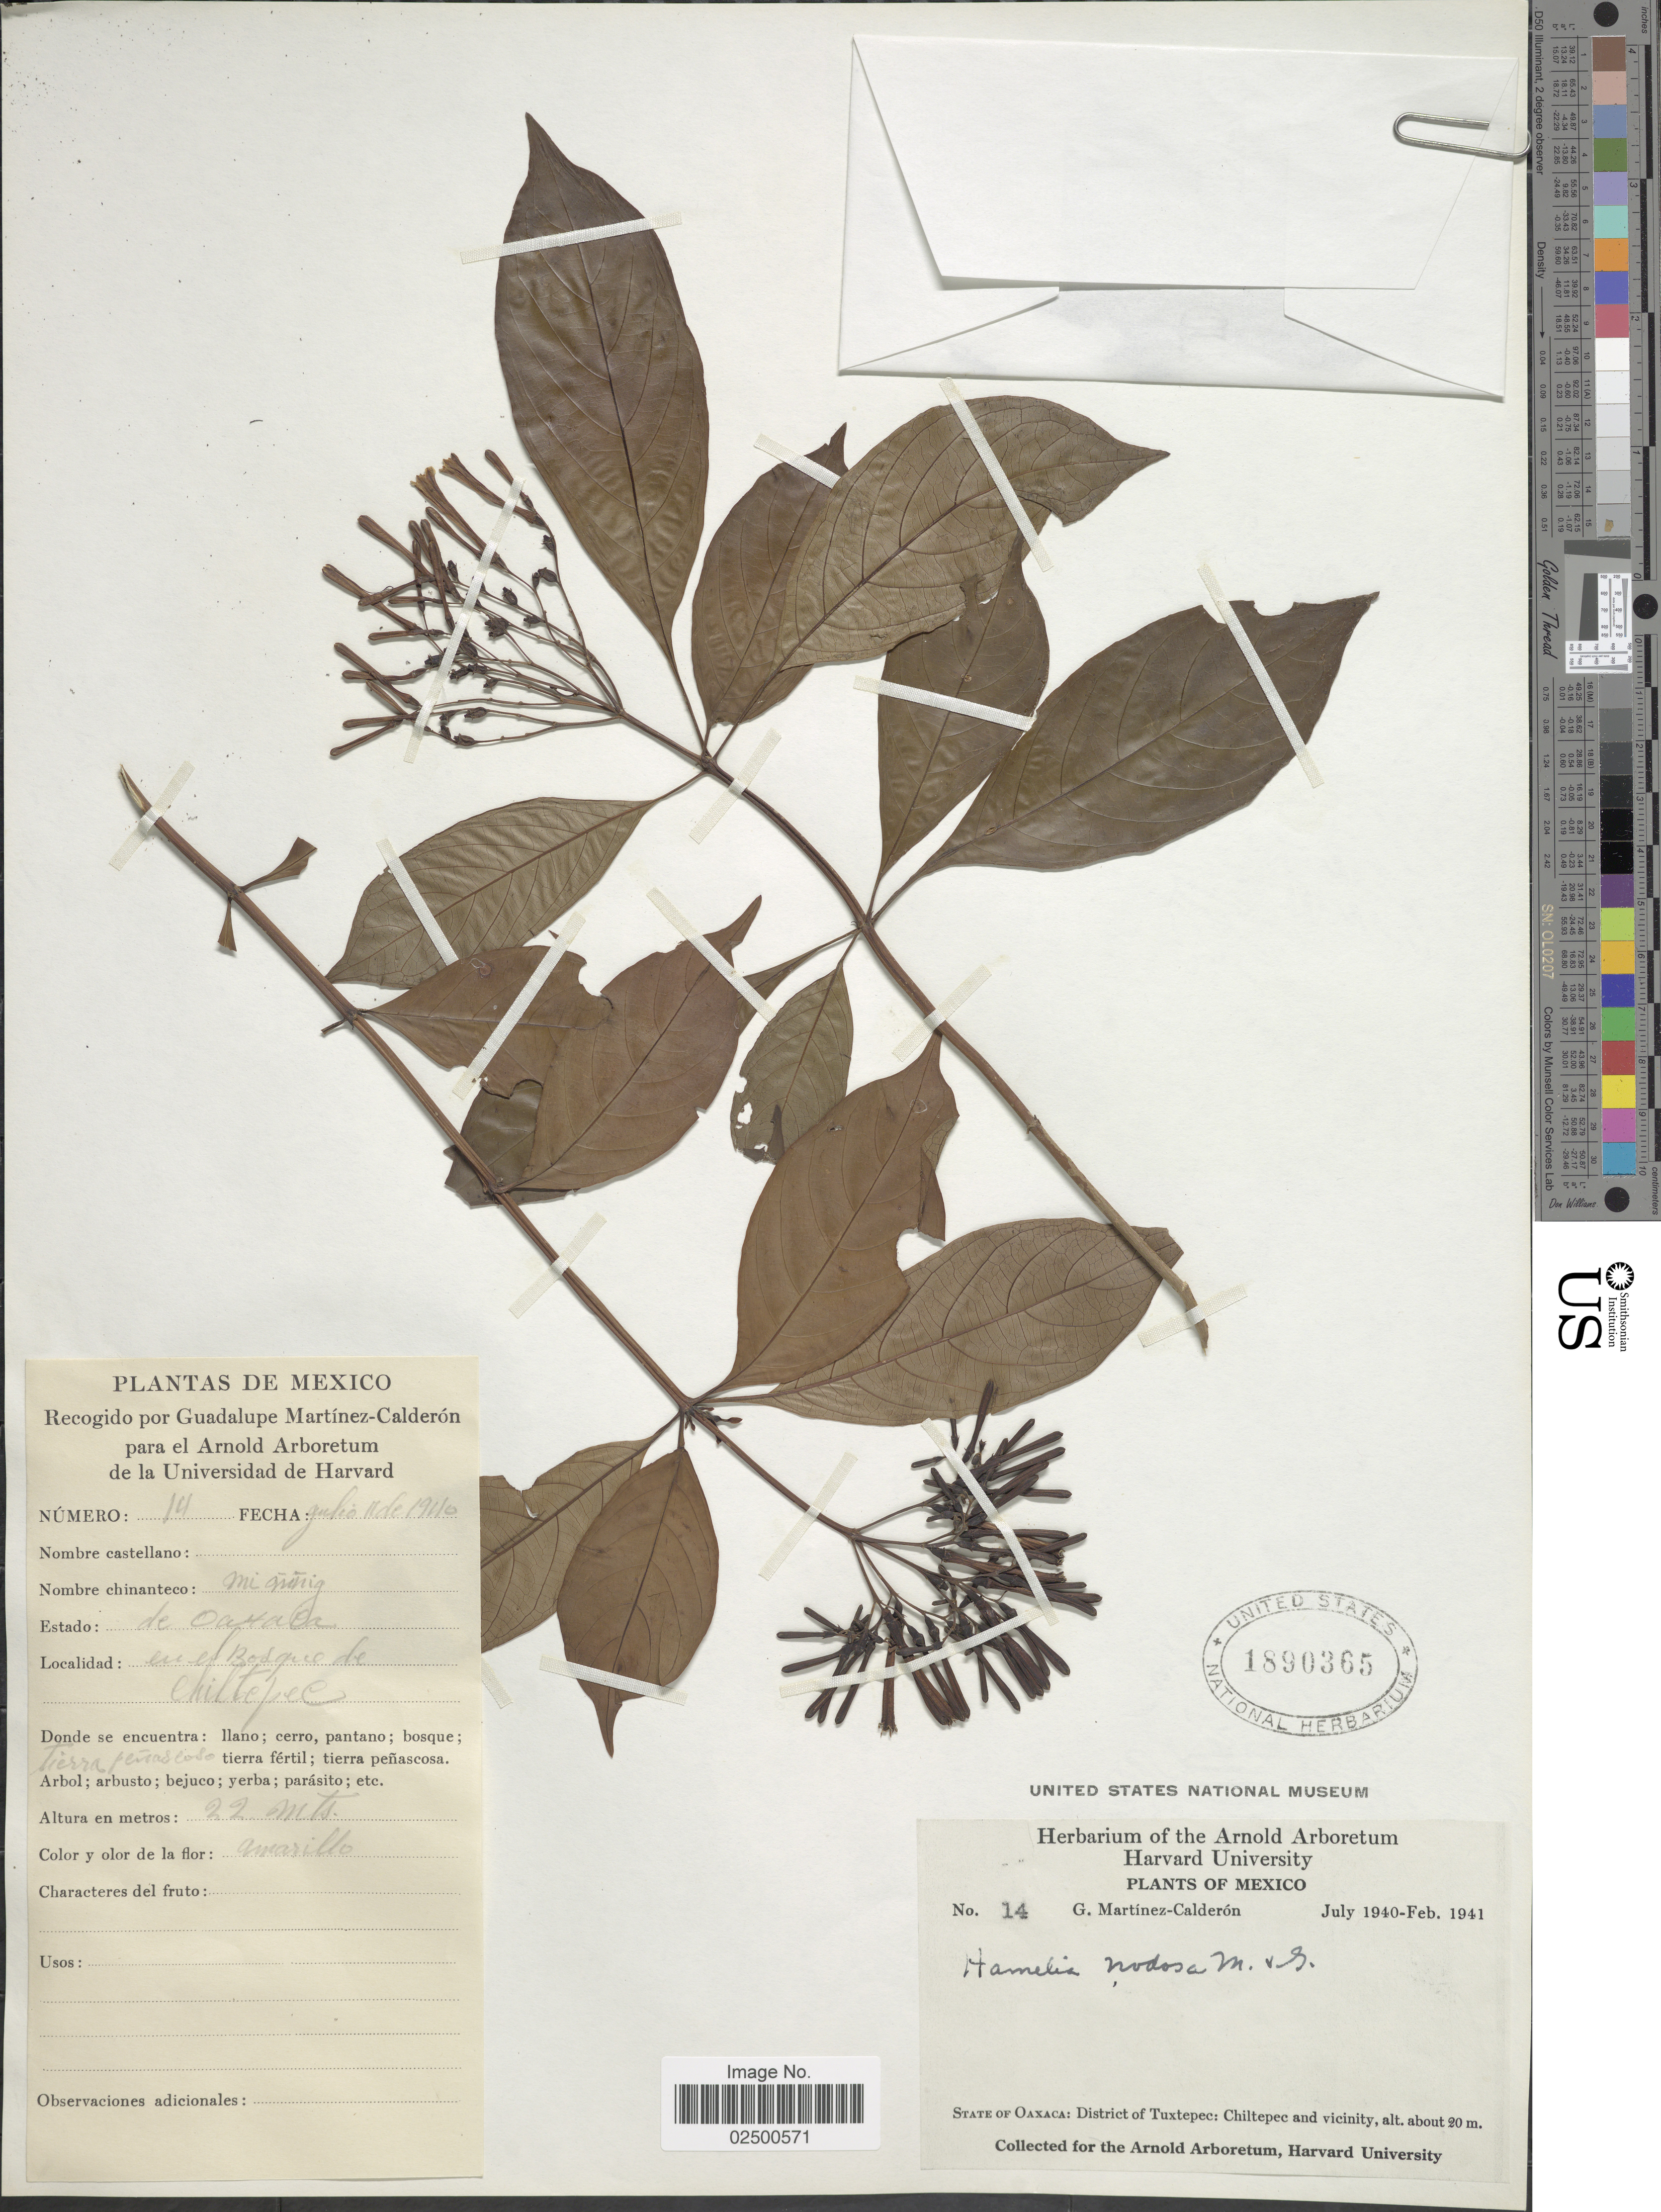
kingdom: Plantae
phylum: Tracheophyta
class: Magnoliopsida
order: Gentianales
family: Rubiaceae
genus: Hamelia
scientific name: Hamelia nodosa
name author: M. Martens & Galeotti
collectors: G. Martínez Calderón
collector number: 14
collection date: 1940-07-11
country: Mexico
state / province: Oaxaca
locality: District of Tuxtepec: Chiltepec and vicinity. En el bosque Chiltepec.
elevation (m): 22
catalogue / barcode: US 1890365